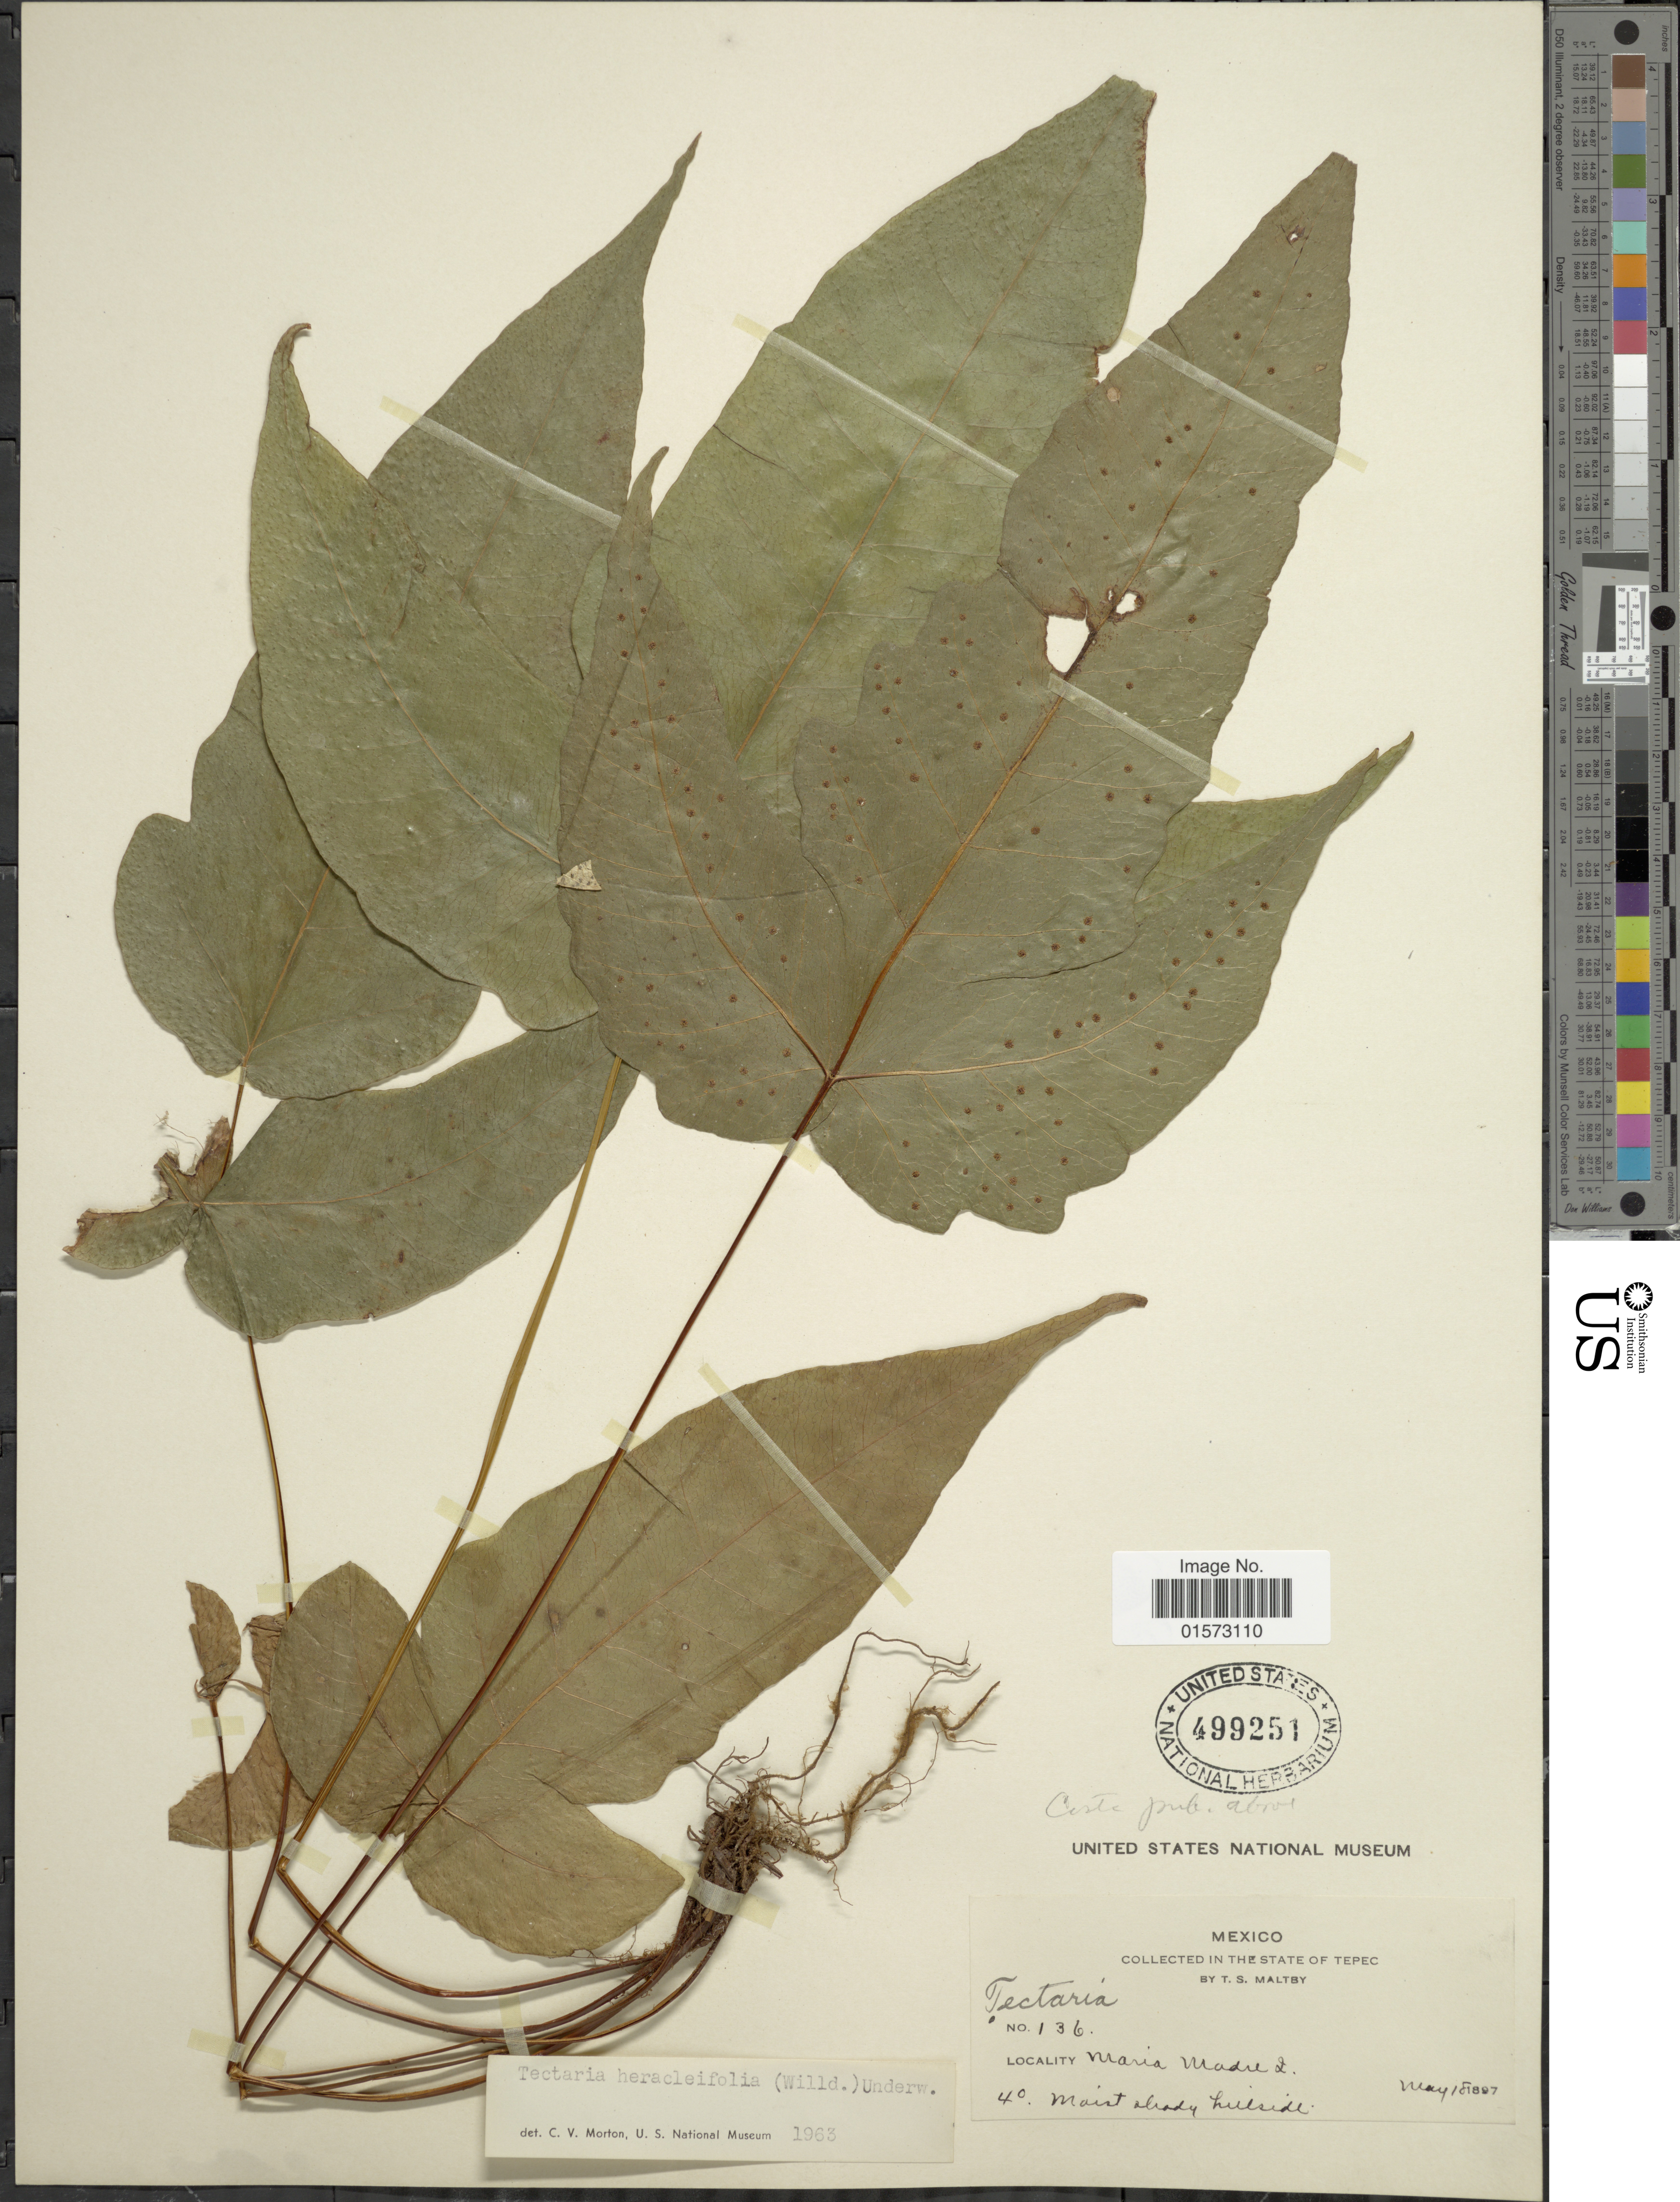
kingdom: Plantae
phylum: Tracheophyta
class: Polypodiopsida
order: Polypodiales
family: Tectariaceae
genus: Tectaria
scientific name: Tectaria heracleifolia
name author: (Willd.) Underw.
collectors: F. S. Maltby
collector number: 136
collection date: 1897-05-18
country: Mexico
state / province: Nayarit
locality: The State of Tepec, Maria Madre I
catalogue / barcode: US 499251